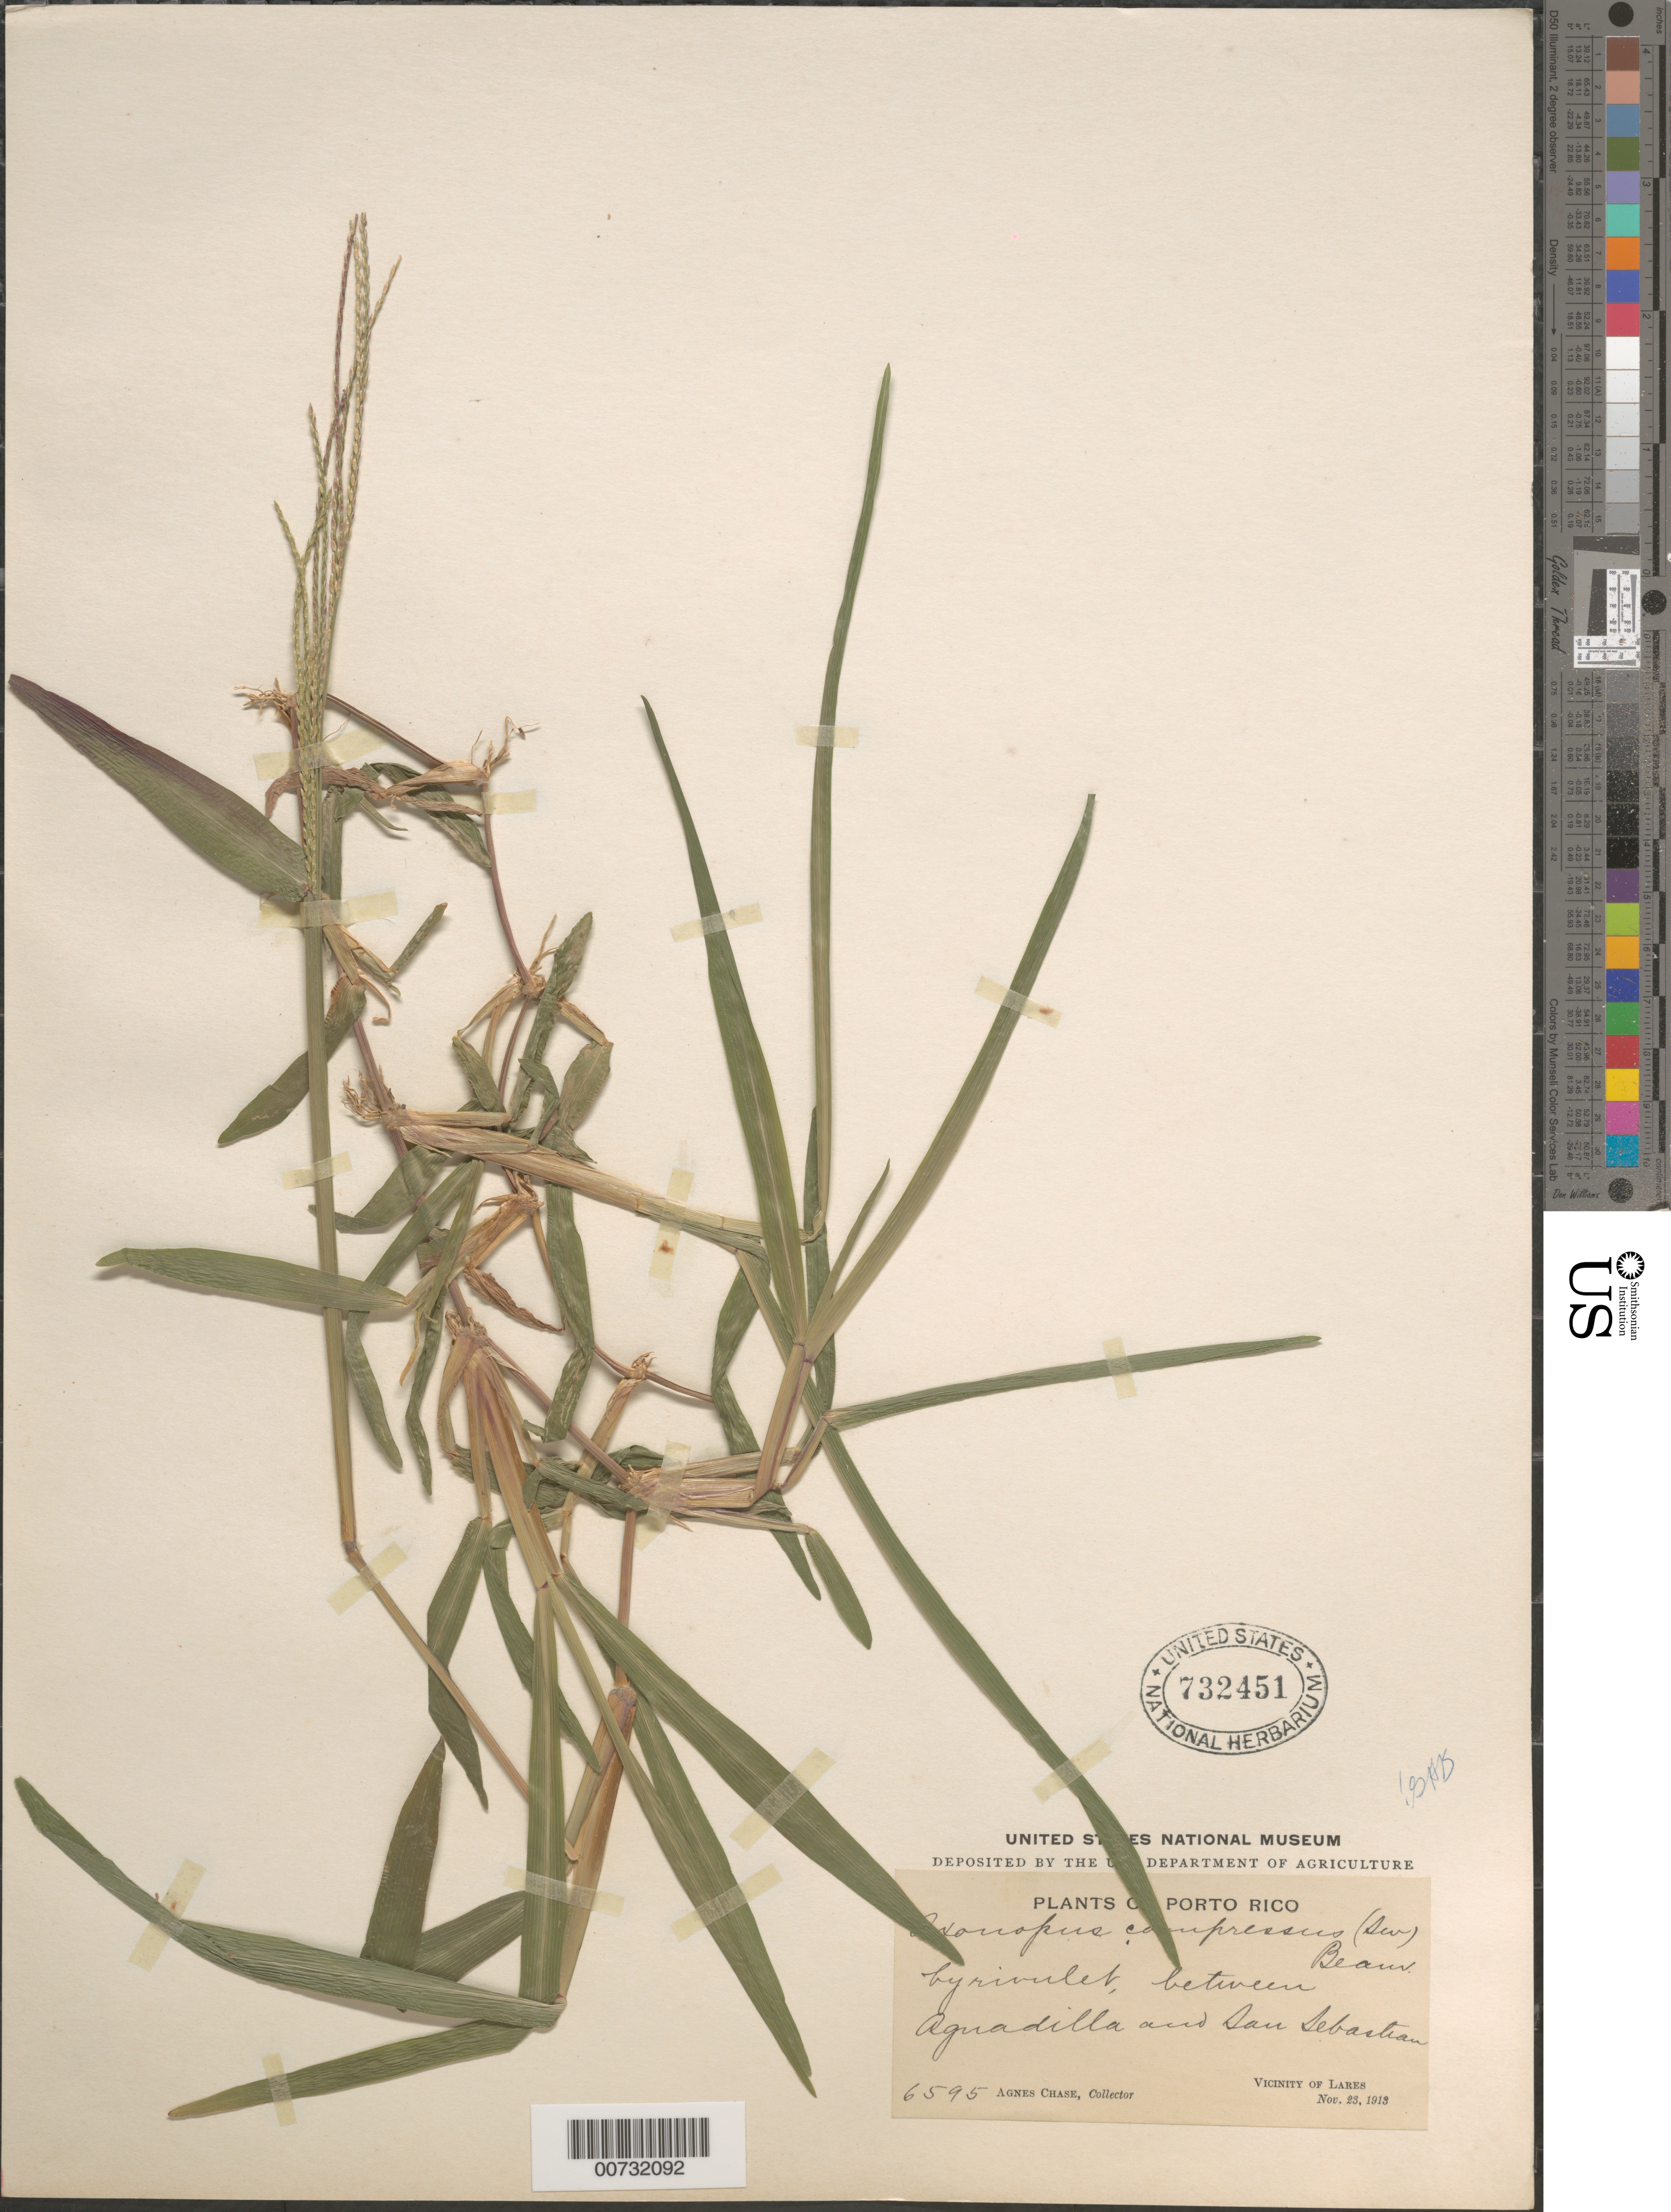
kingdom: Plantae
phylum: Tracheophyta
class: Liliopsida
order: Poales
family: Poaceae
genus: Axonopus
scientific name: Axonopus compressus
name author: (Sw.) P. Beauv.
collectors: A. Chase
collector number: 6595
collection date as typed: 23 Nov 1913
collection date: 1913-11-23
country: Puerto Rico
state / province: Aguadilla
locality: Lares, vic of; btw Aguadilla and San Sebastian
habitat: By rivulet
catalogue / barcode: US 732451